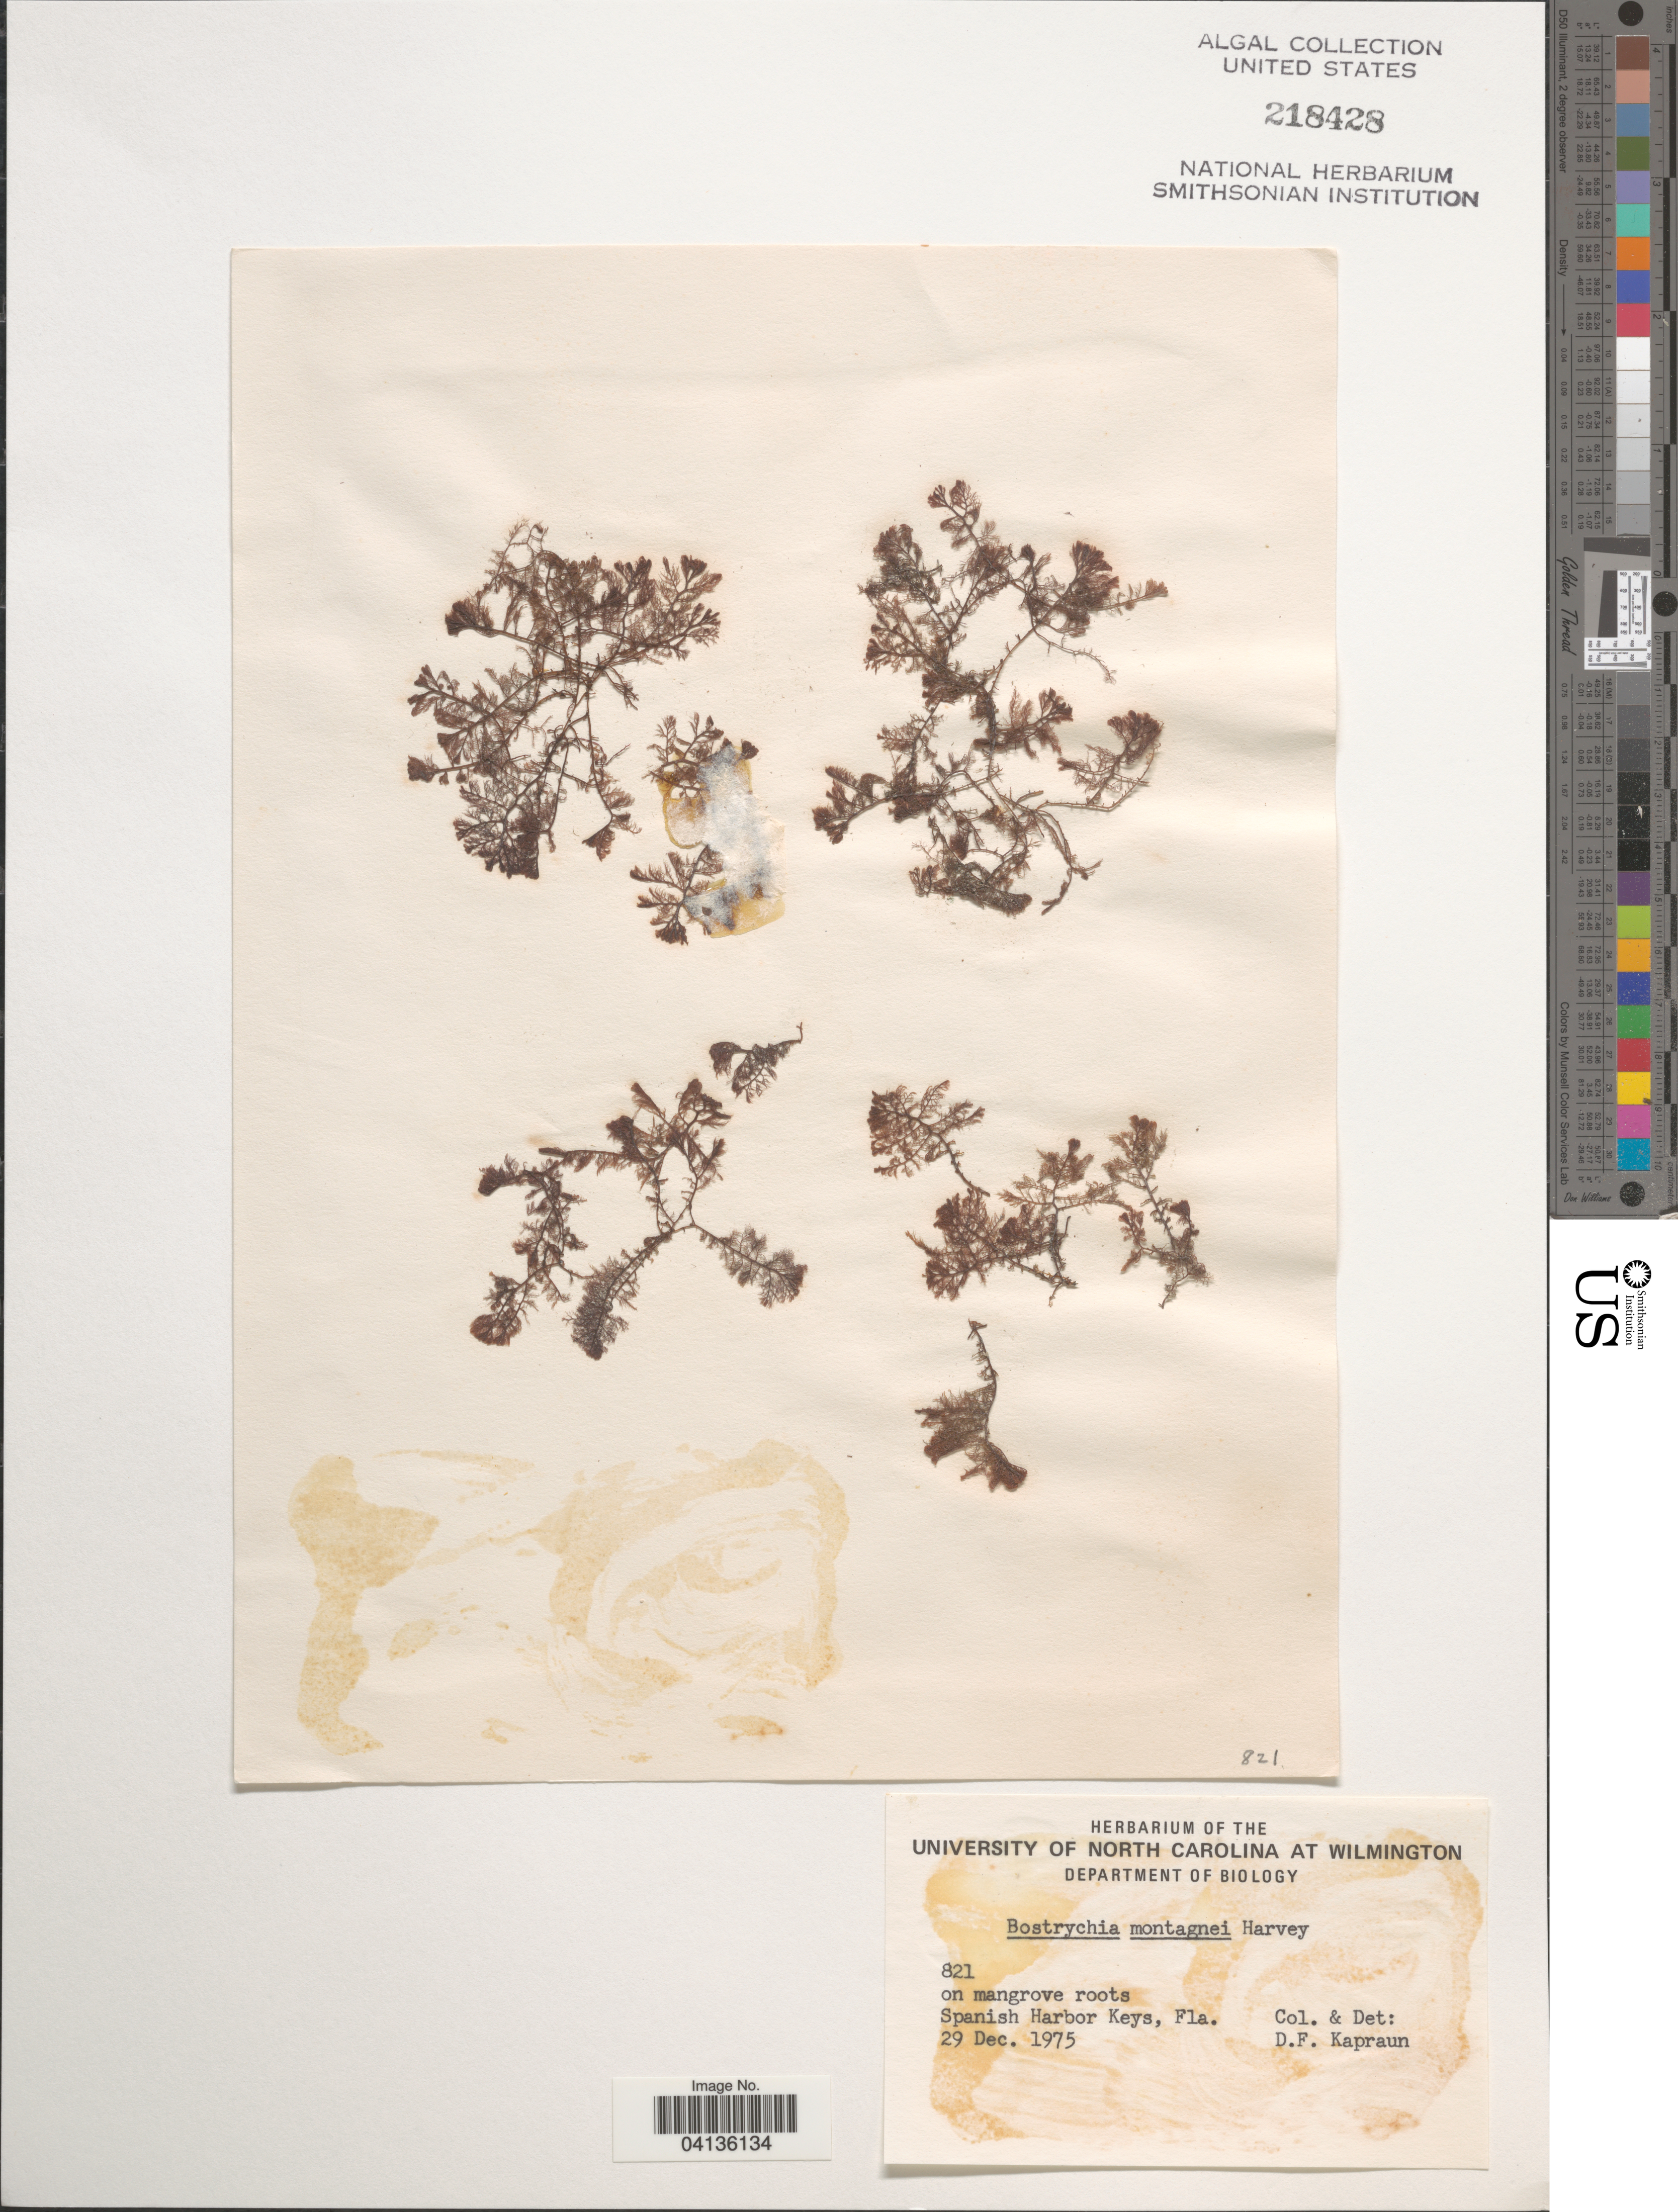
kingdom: Plantae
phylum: Rhodophyta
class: Florideophyceae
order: Ceramiales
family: Rhodomelaceae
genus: Bostrychia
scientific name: Bostrychia montagnei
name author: Harvey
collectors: D. F. Kapraun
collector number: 821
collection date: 1975-12-29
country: United States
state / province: Florida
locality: Spanish Harbor Keys.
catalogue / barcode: US 218428